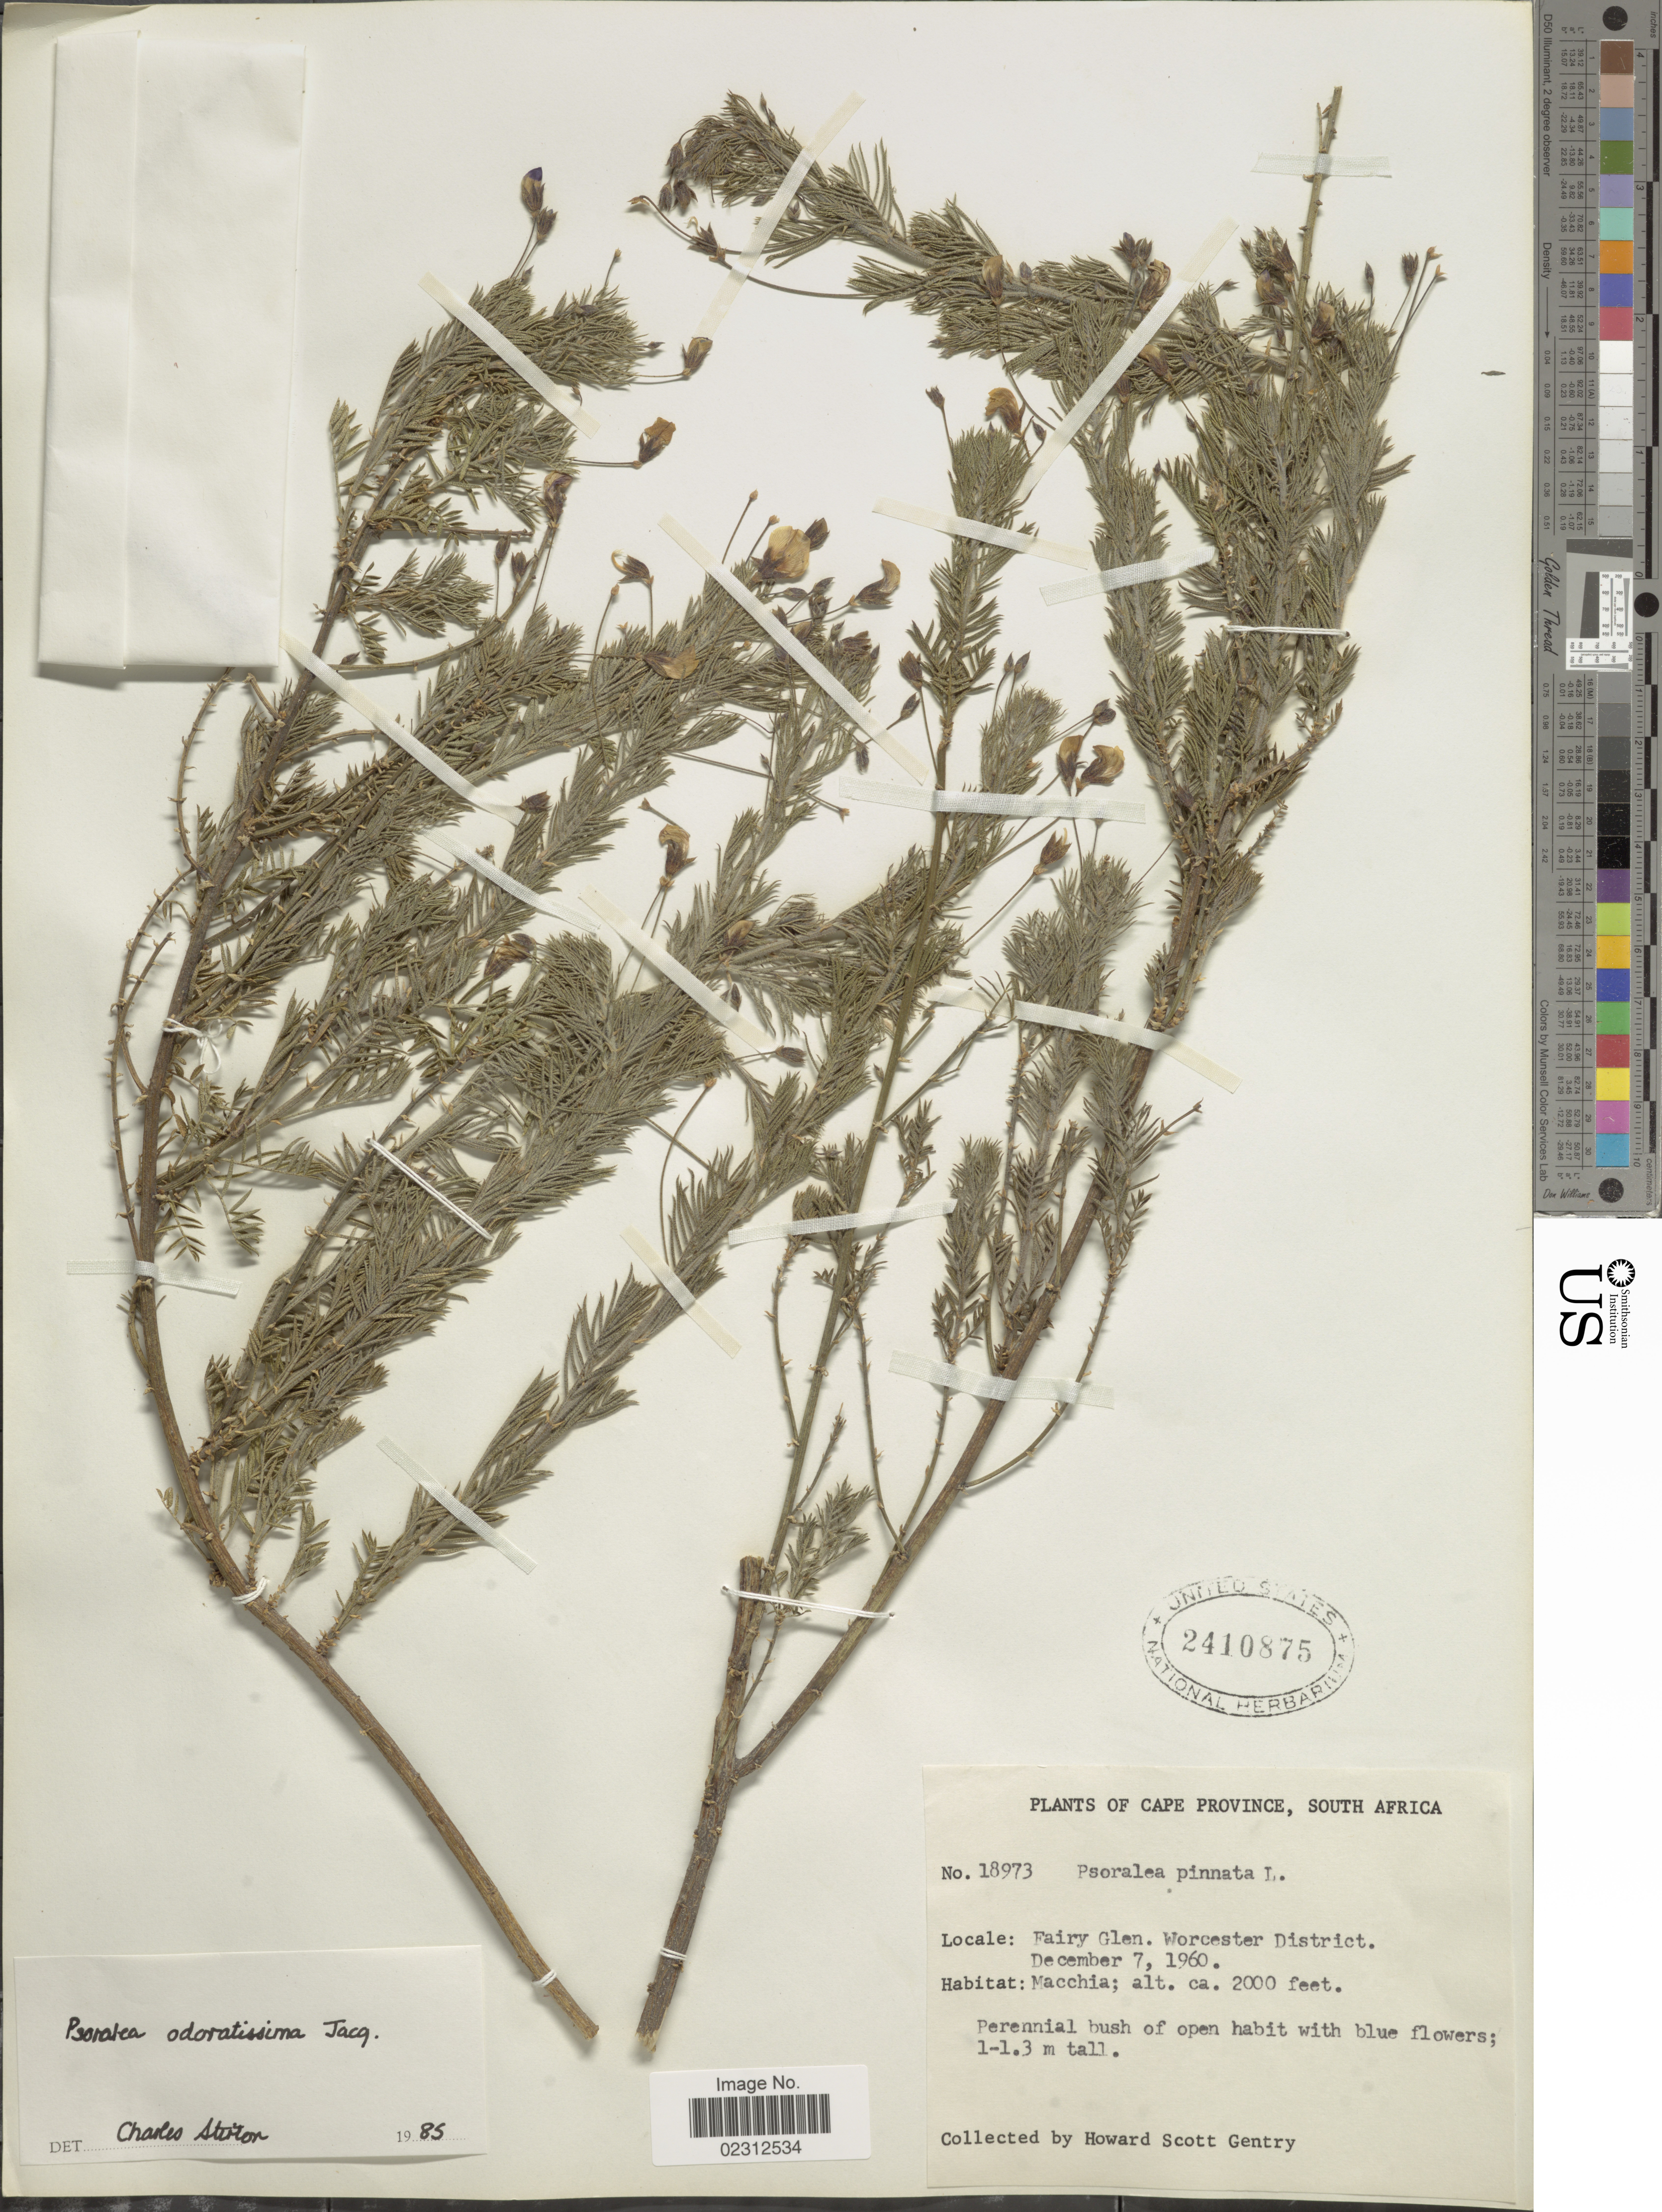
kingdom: Plantae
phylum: Tracheophyta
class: Magnoliopsida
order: Fabales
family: Fabaceae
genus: Psoralea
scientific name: Psoralea odoratissima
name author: Jacq.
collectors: H. S. Gentry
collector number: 18973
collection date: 1960-12-07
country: South Africa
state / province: Western Cape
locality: Fairy Glen. Worcester District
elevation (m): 610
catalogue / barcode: US 2410875